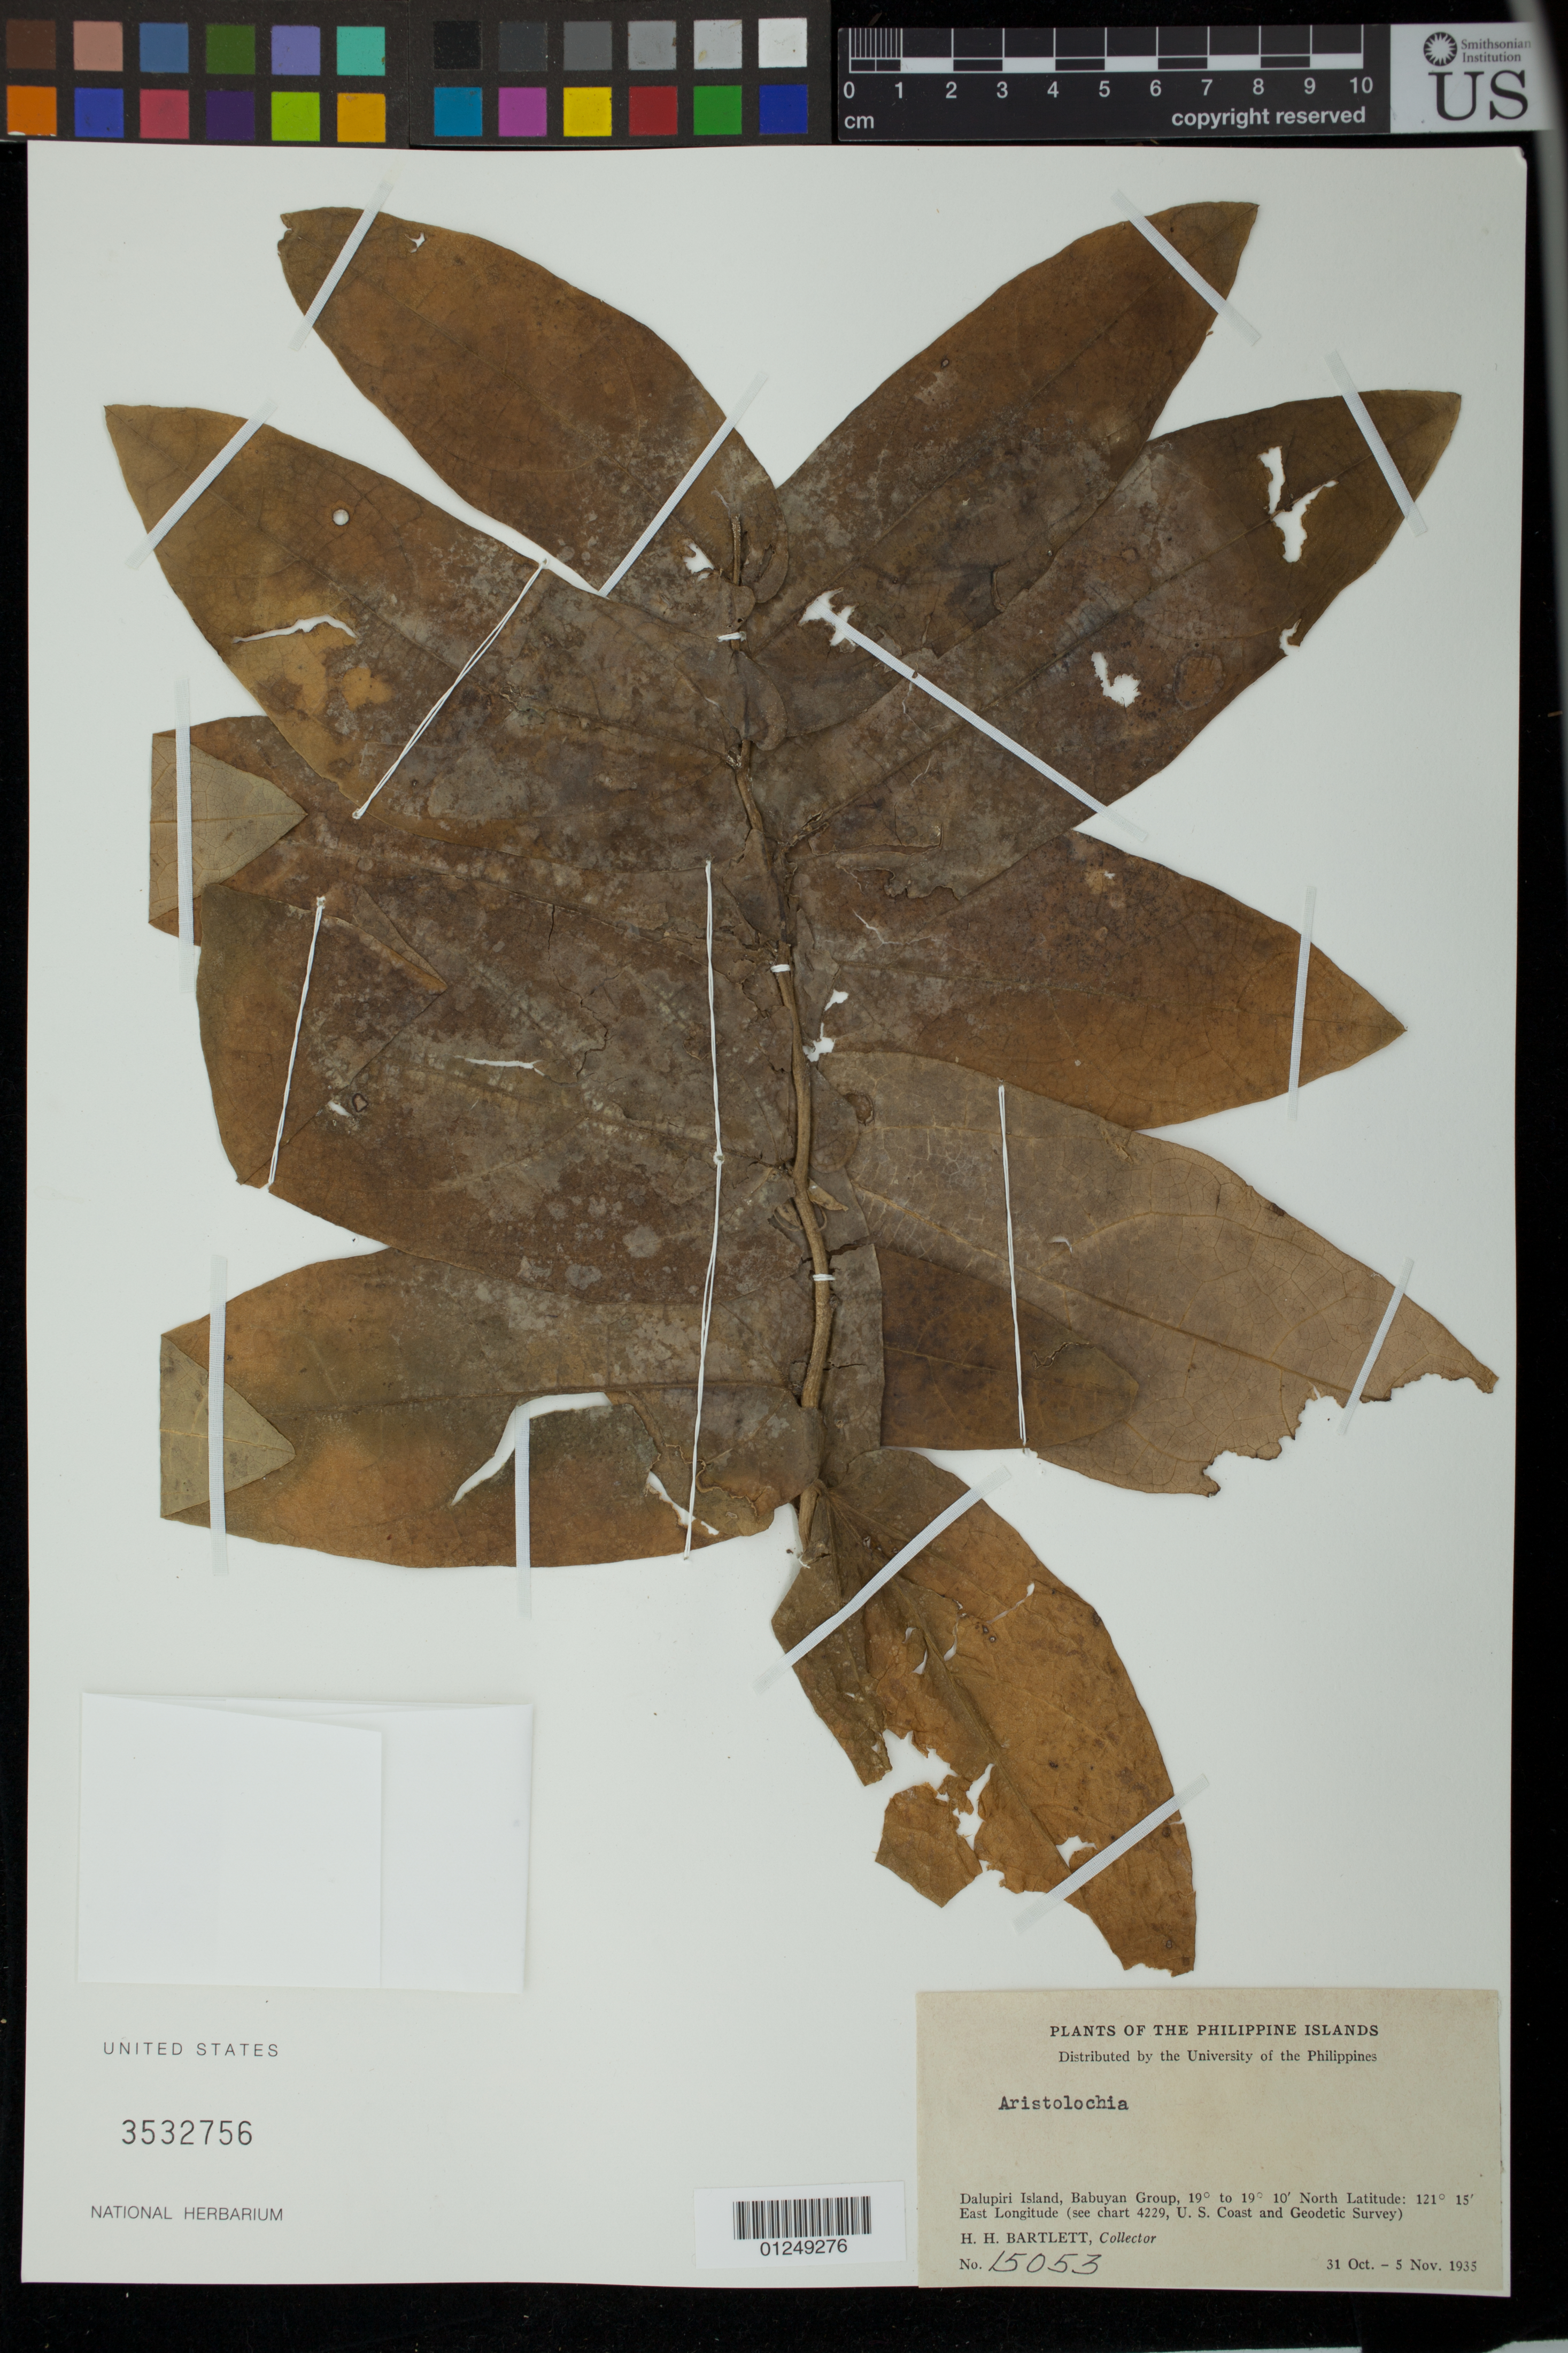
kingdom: Plantae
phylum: Tracheophyta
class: Magnoliopsida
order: Piperales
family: Aristolochiaceae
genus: Aristolochia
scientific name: Aristolochia sp.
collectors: H. H. Bartlett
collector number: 15053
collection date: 1935-10-31/1935-11-05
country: Philippines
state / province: Cagayan Valley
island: Dalupiri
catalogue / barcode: US 3532756